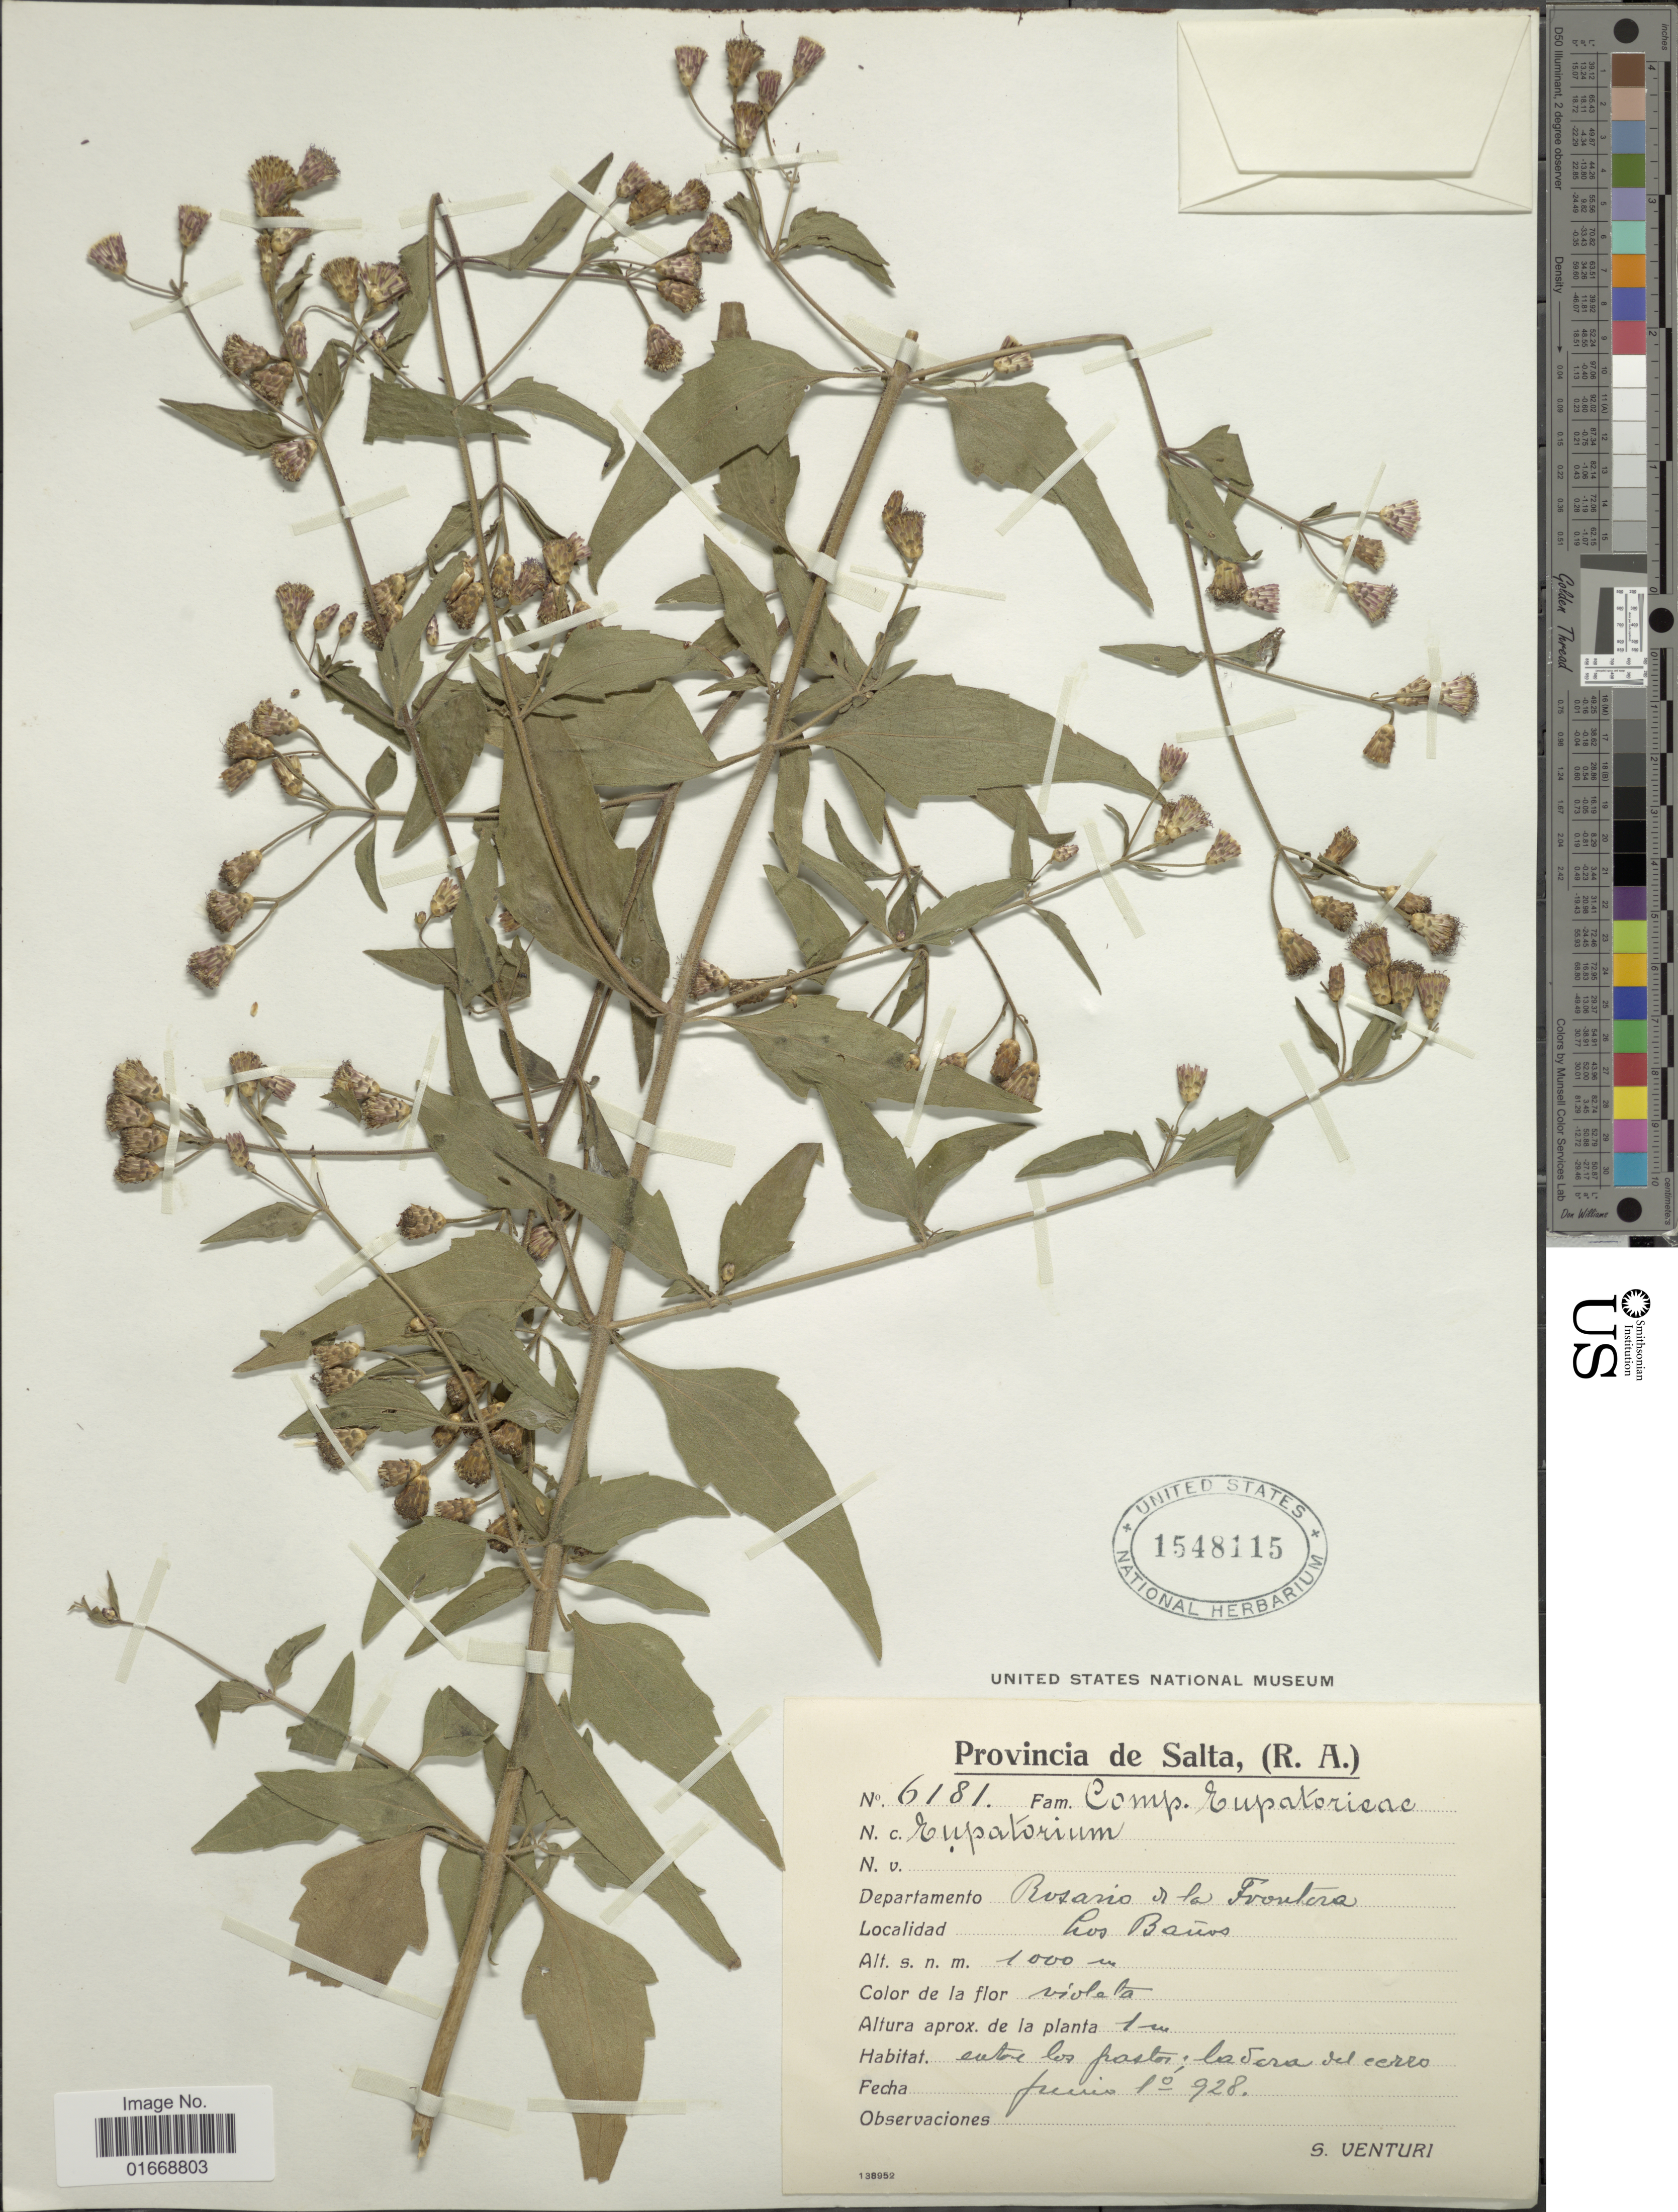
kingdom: Plantae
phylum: Tracheophyta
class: Magnoliopsida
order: Asterales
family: Asteraceae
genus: Chromolaena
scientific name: Chromolaena squarroso-ramosa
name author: (Hieron.) R.M. King & H. Rob.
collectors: S. Venturi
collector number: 6181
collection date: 1928-06-10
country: Argentina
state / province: Salta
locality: Departamento Rosario de la Frontera, Los Banos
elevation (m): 1000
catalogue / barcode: US 1548115